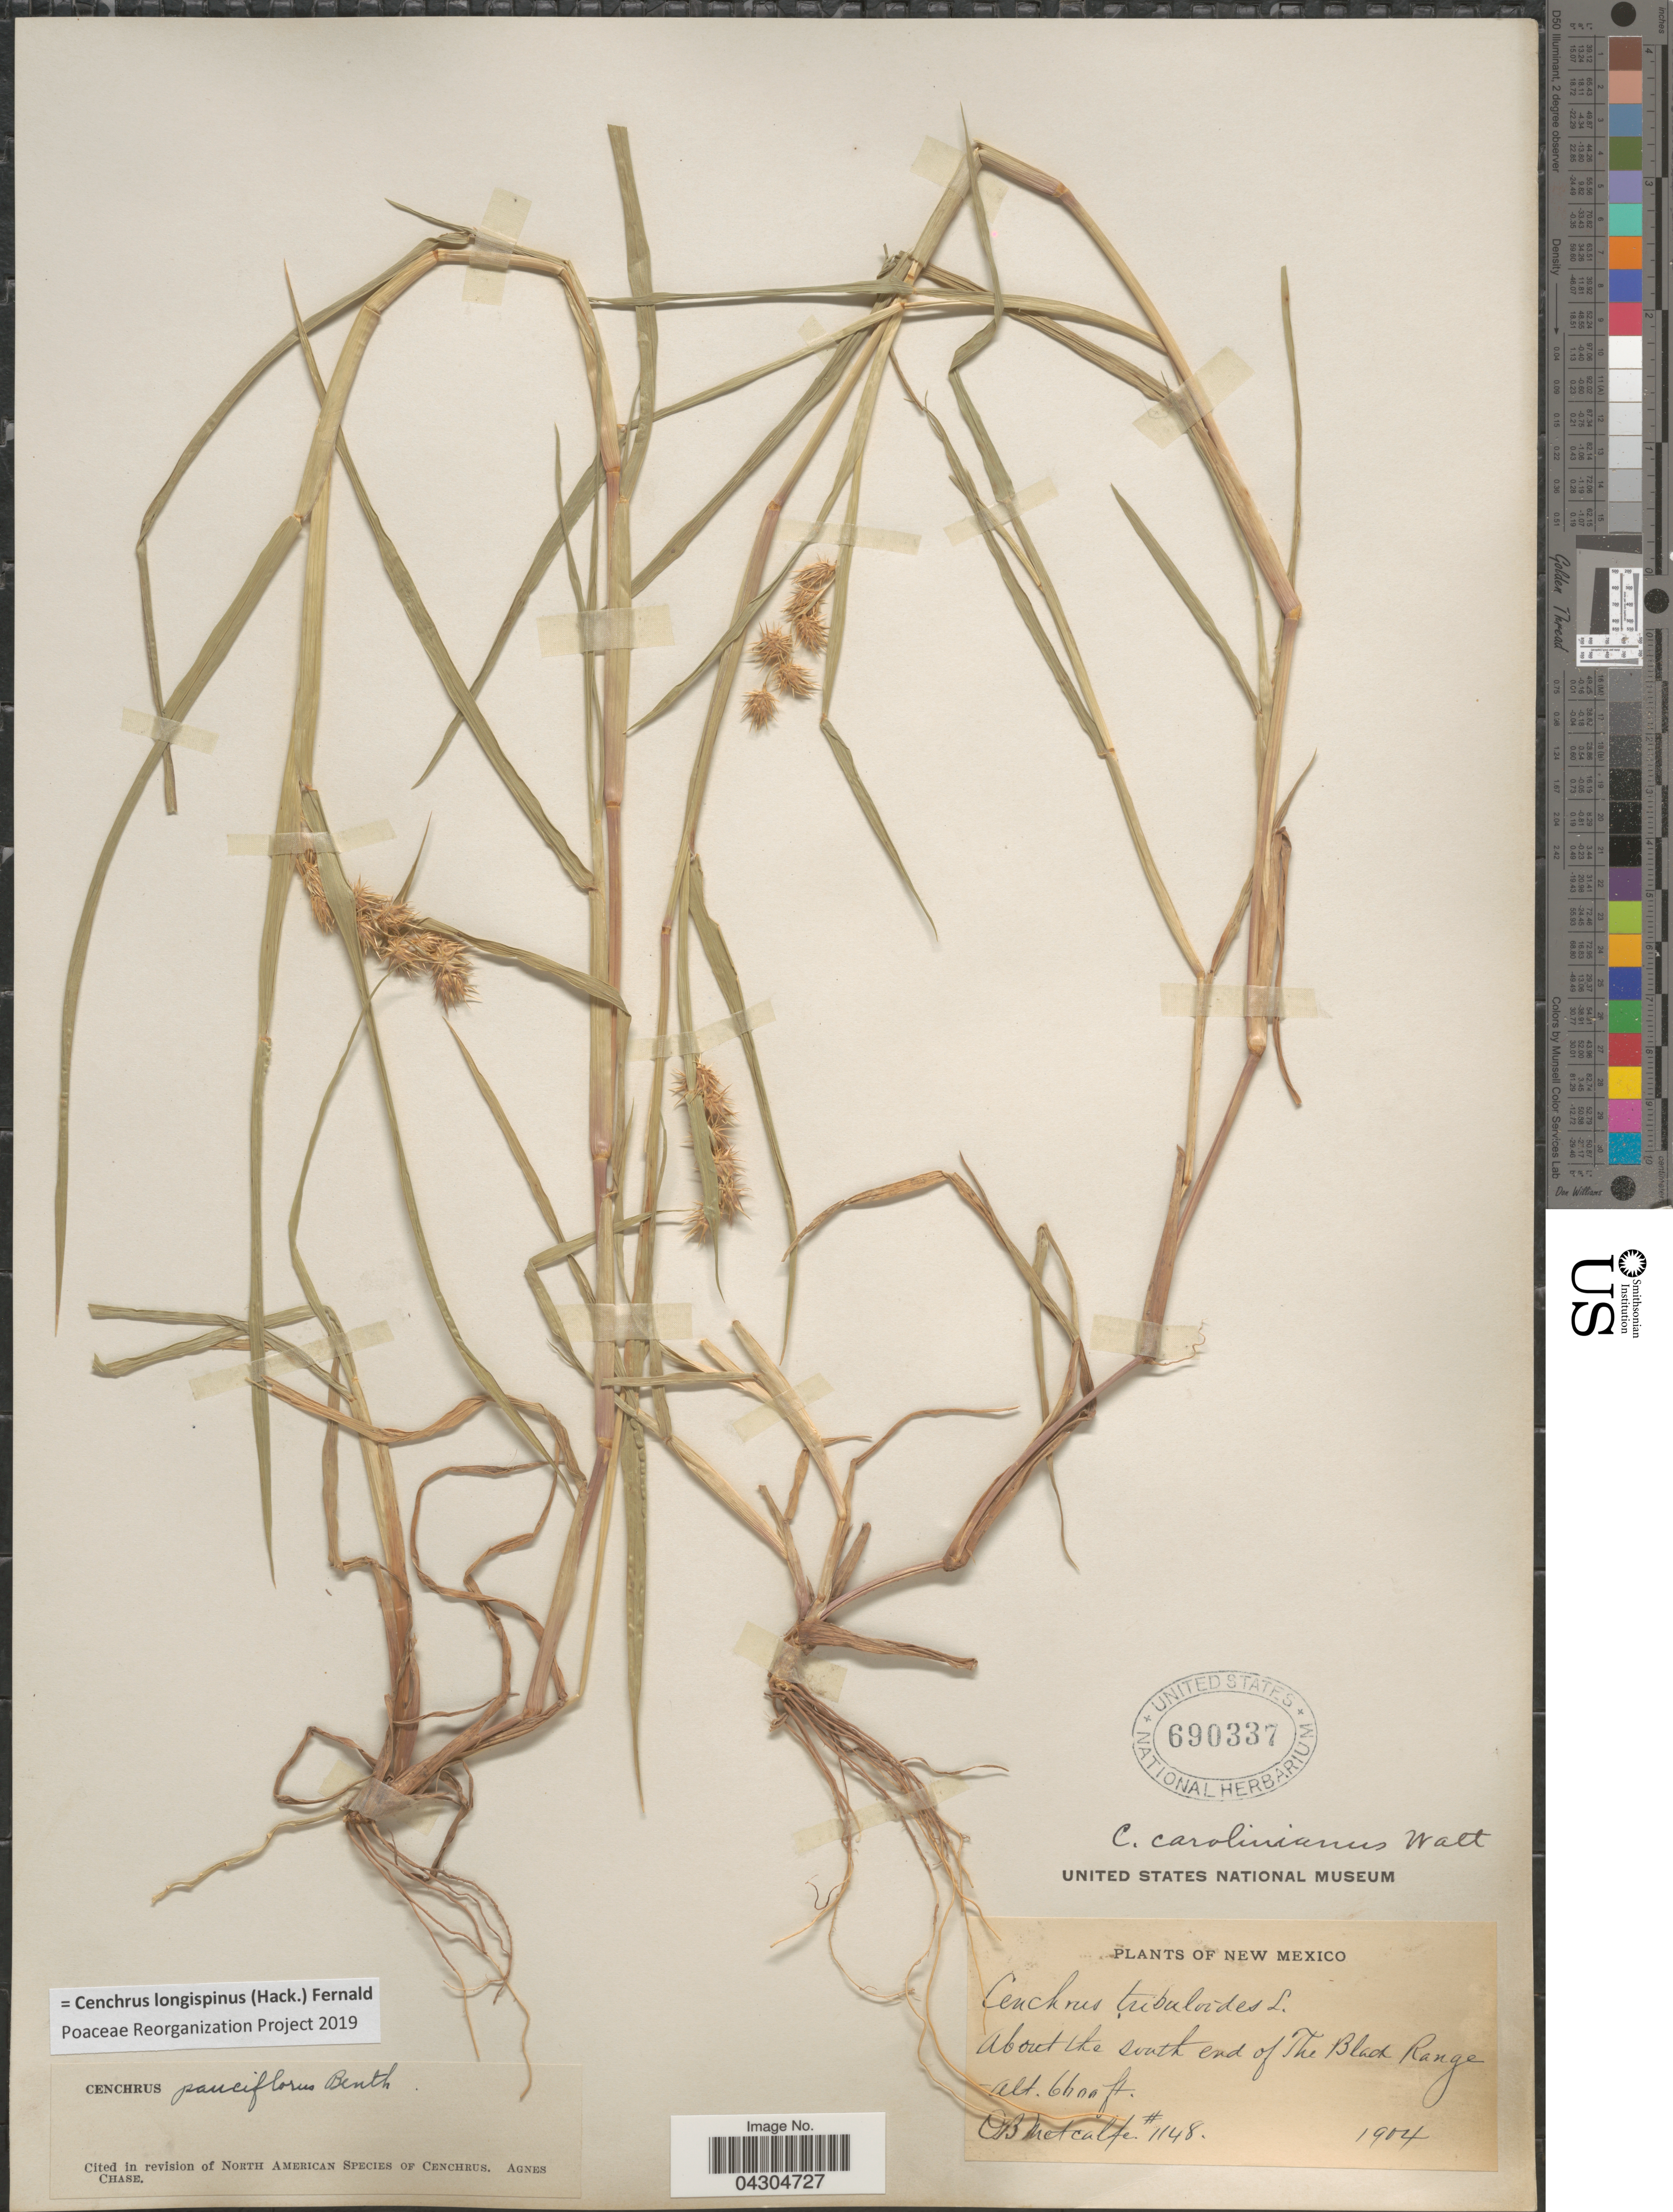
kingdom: Plantae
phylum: Tracheophyta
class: Liliopsida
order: Poales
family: Poaceae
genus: Cenchrus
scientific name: Cenchrus longispinus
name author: (Hack.) Fernald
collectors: O. B. Metcalfe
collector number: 1148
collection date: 1904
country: United States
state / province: New Mexico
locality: About the south end of The Black Range.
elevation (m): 1859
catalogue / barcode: US 690337